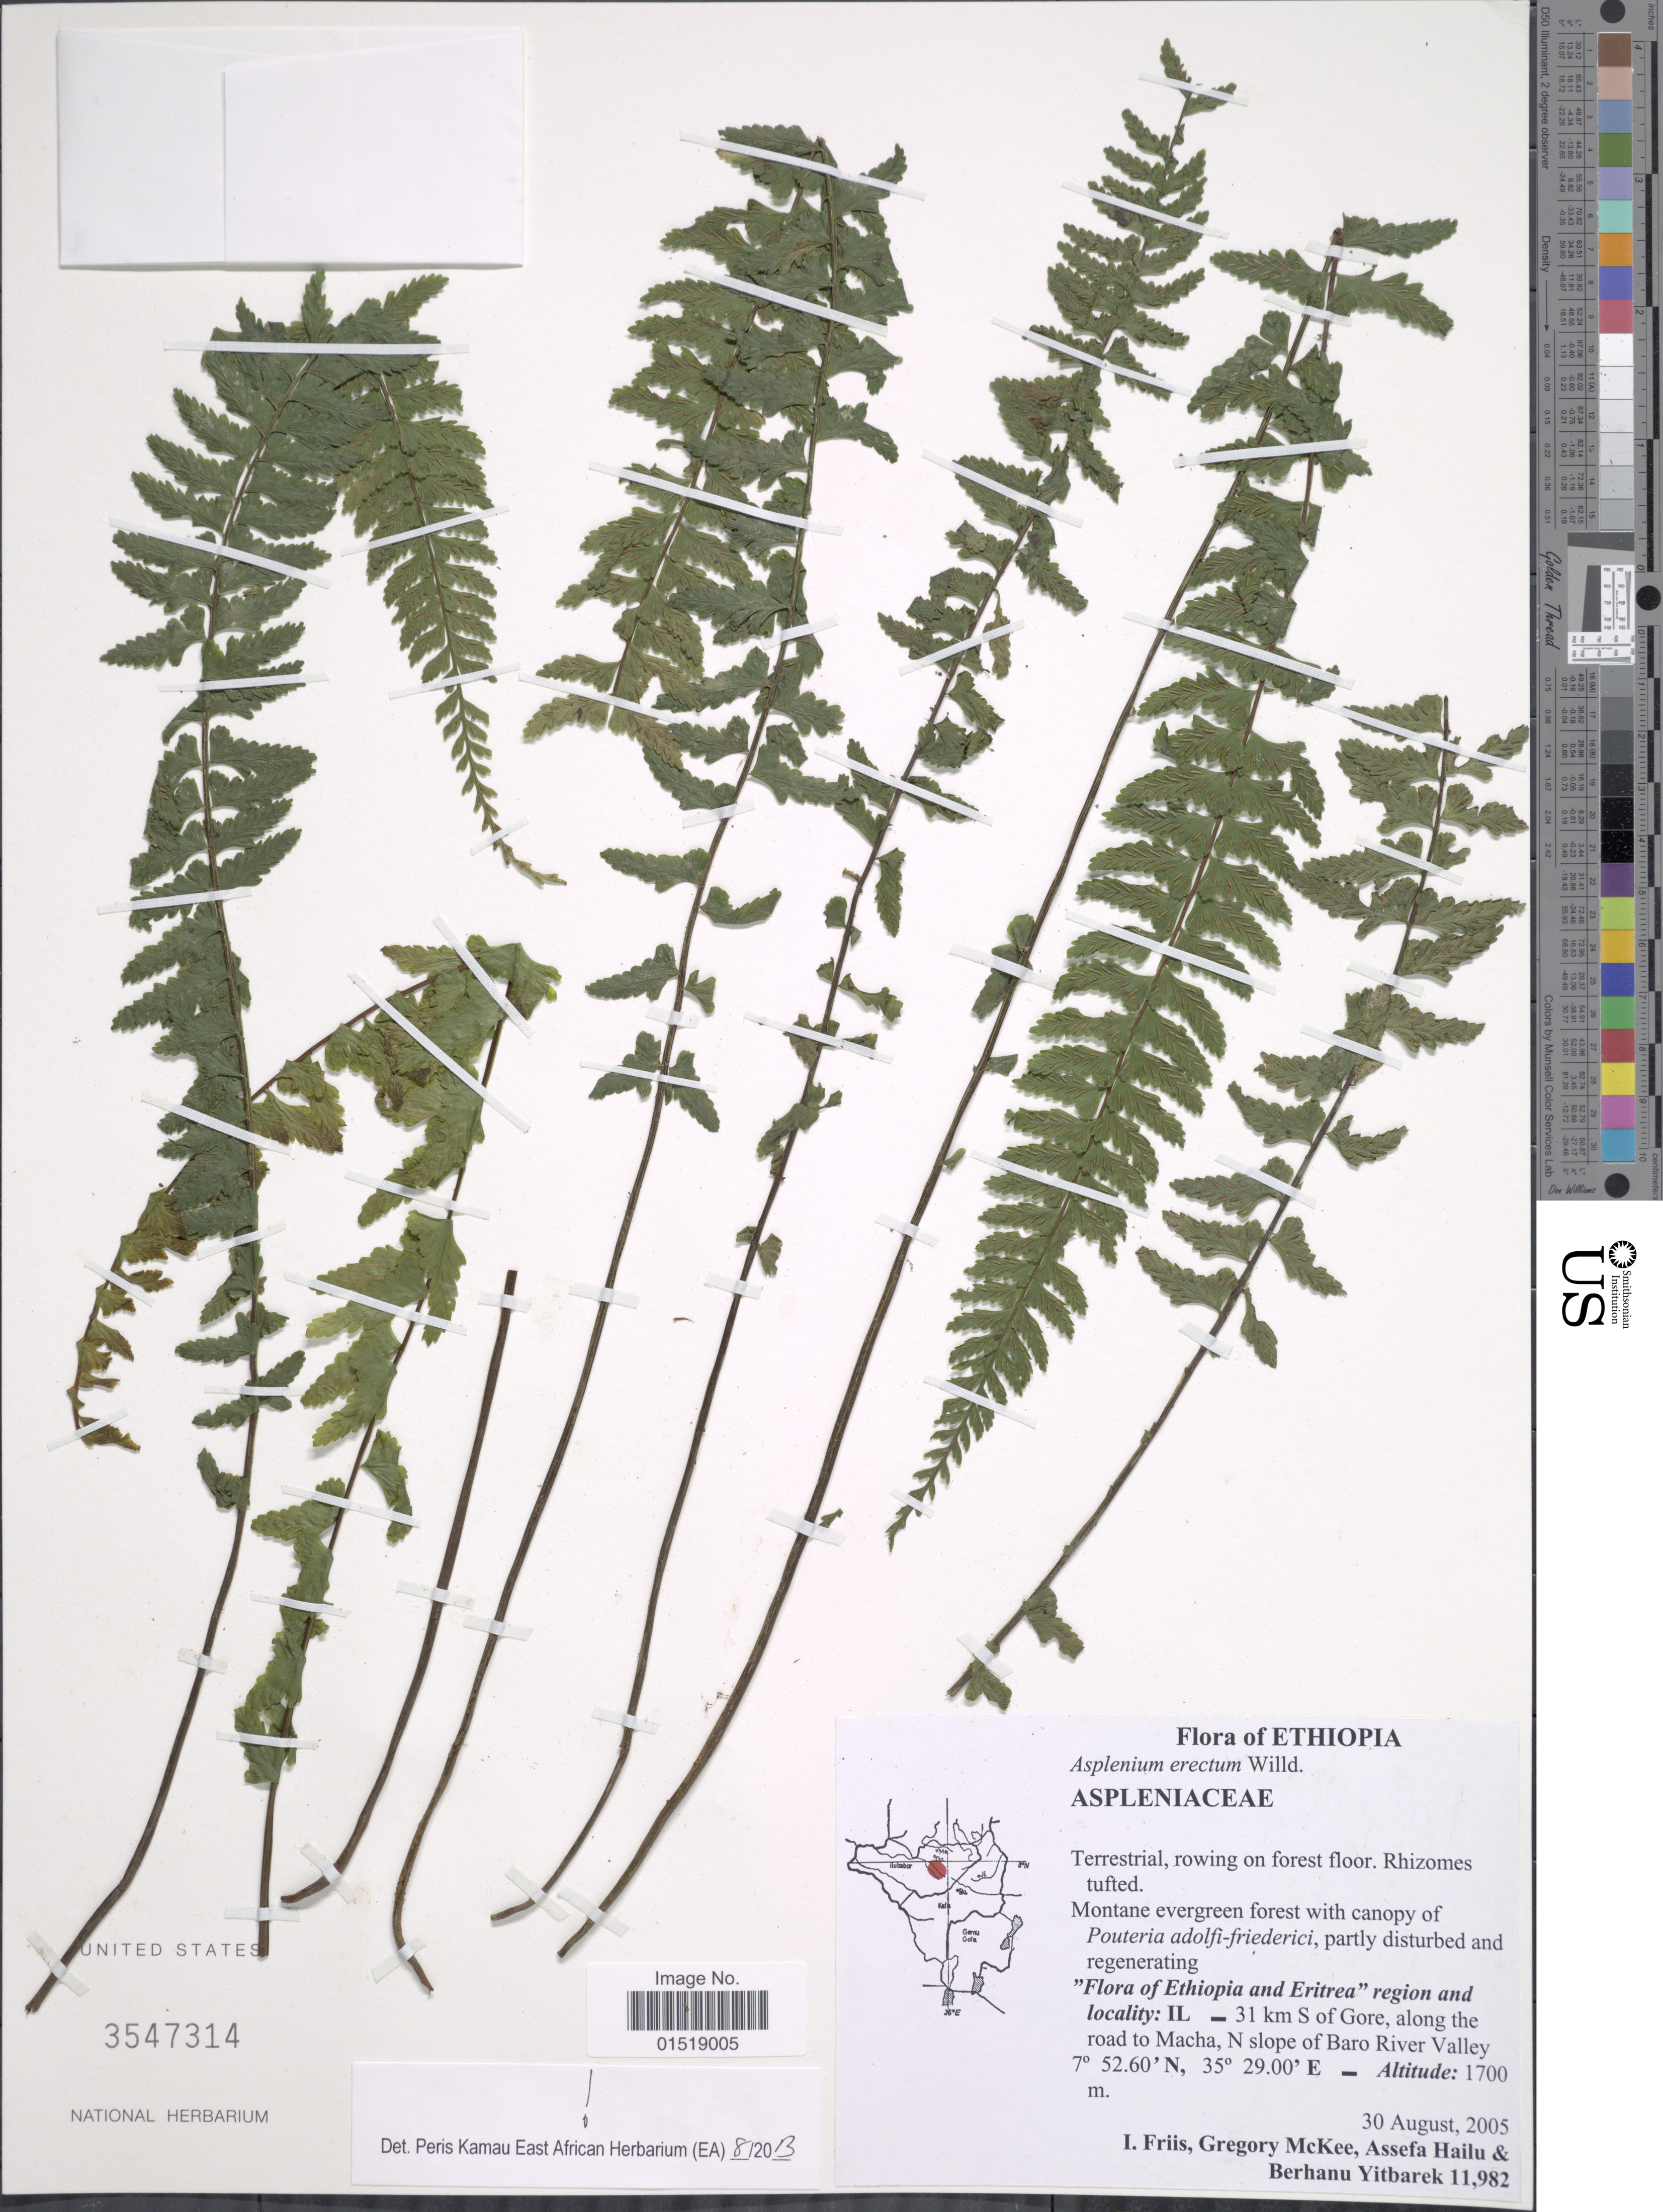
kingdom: Plantae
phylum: Tracheophyta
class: Polypodiopsida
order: Polypodiales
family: Aspleniaceae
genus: Asplenium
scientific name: Asplenium erectum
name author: Bory ex Willd.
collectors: I. Friis, G. S. McKee, A. Hailu & B. Yitbarek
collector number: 11982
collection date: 2005-08-30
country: Ethiopia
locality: IL_ 31 km S of Gore, along the road to Macha, N slope of Baro River Valley.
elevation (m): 1700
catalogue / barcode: US 3547314